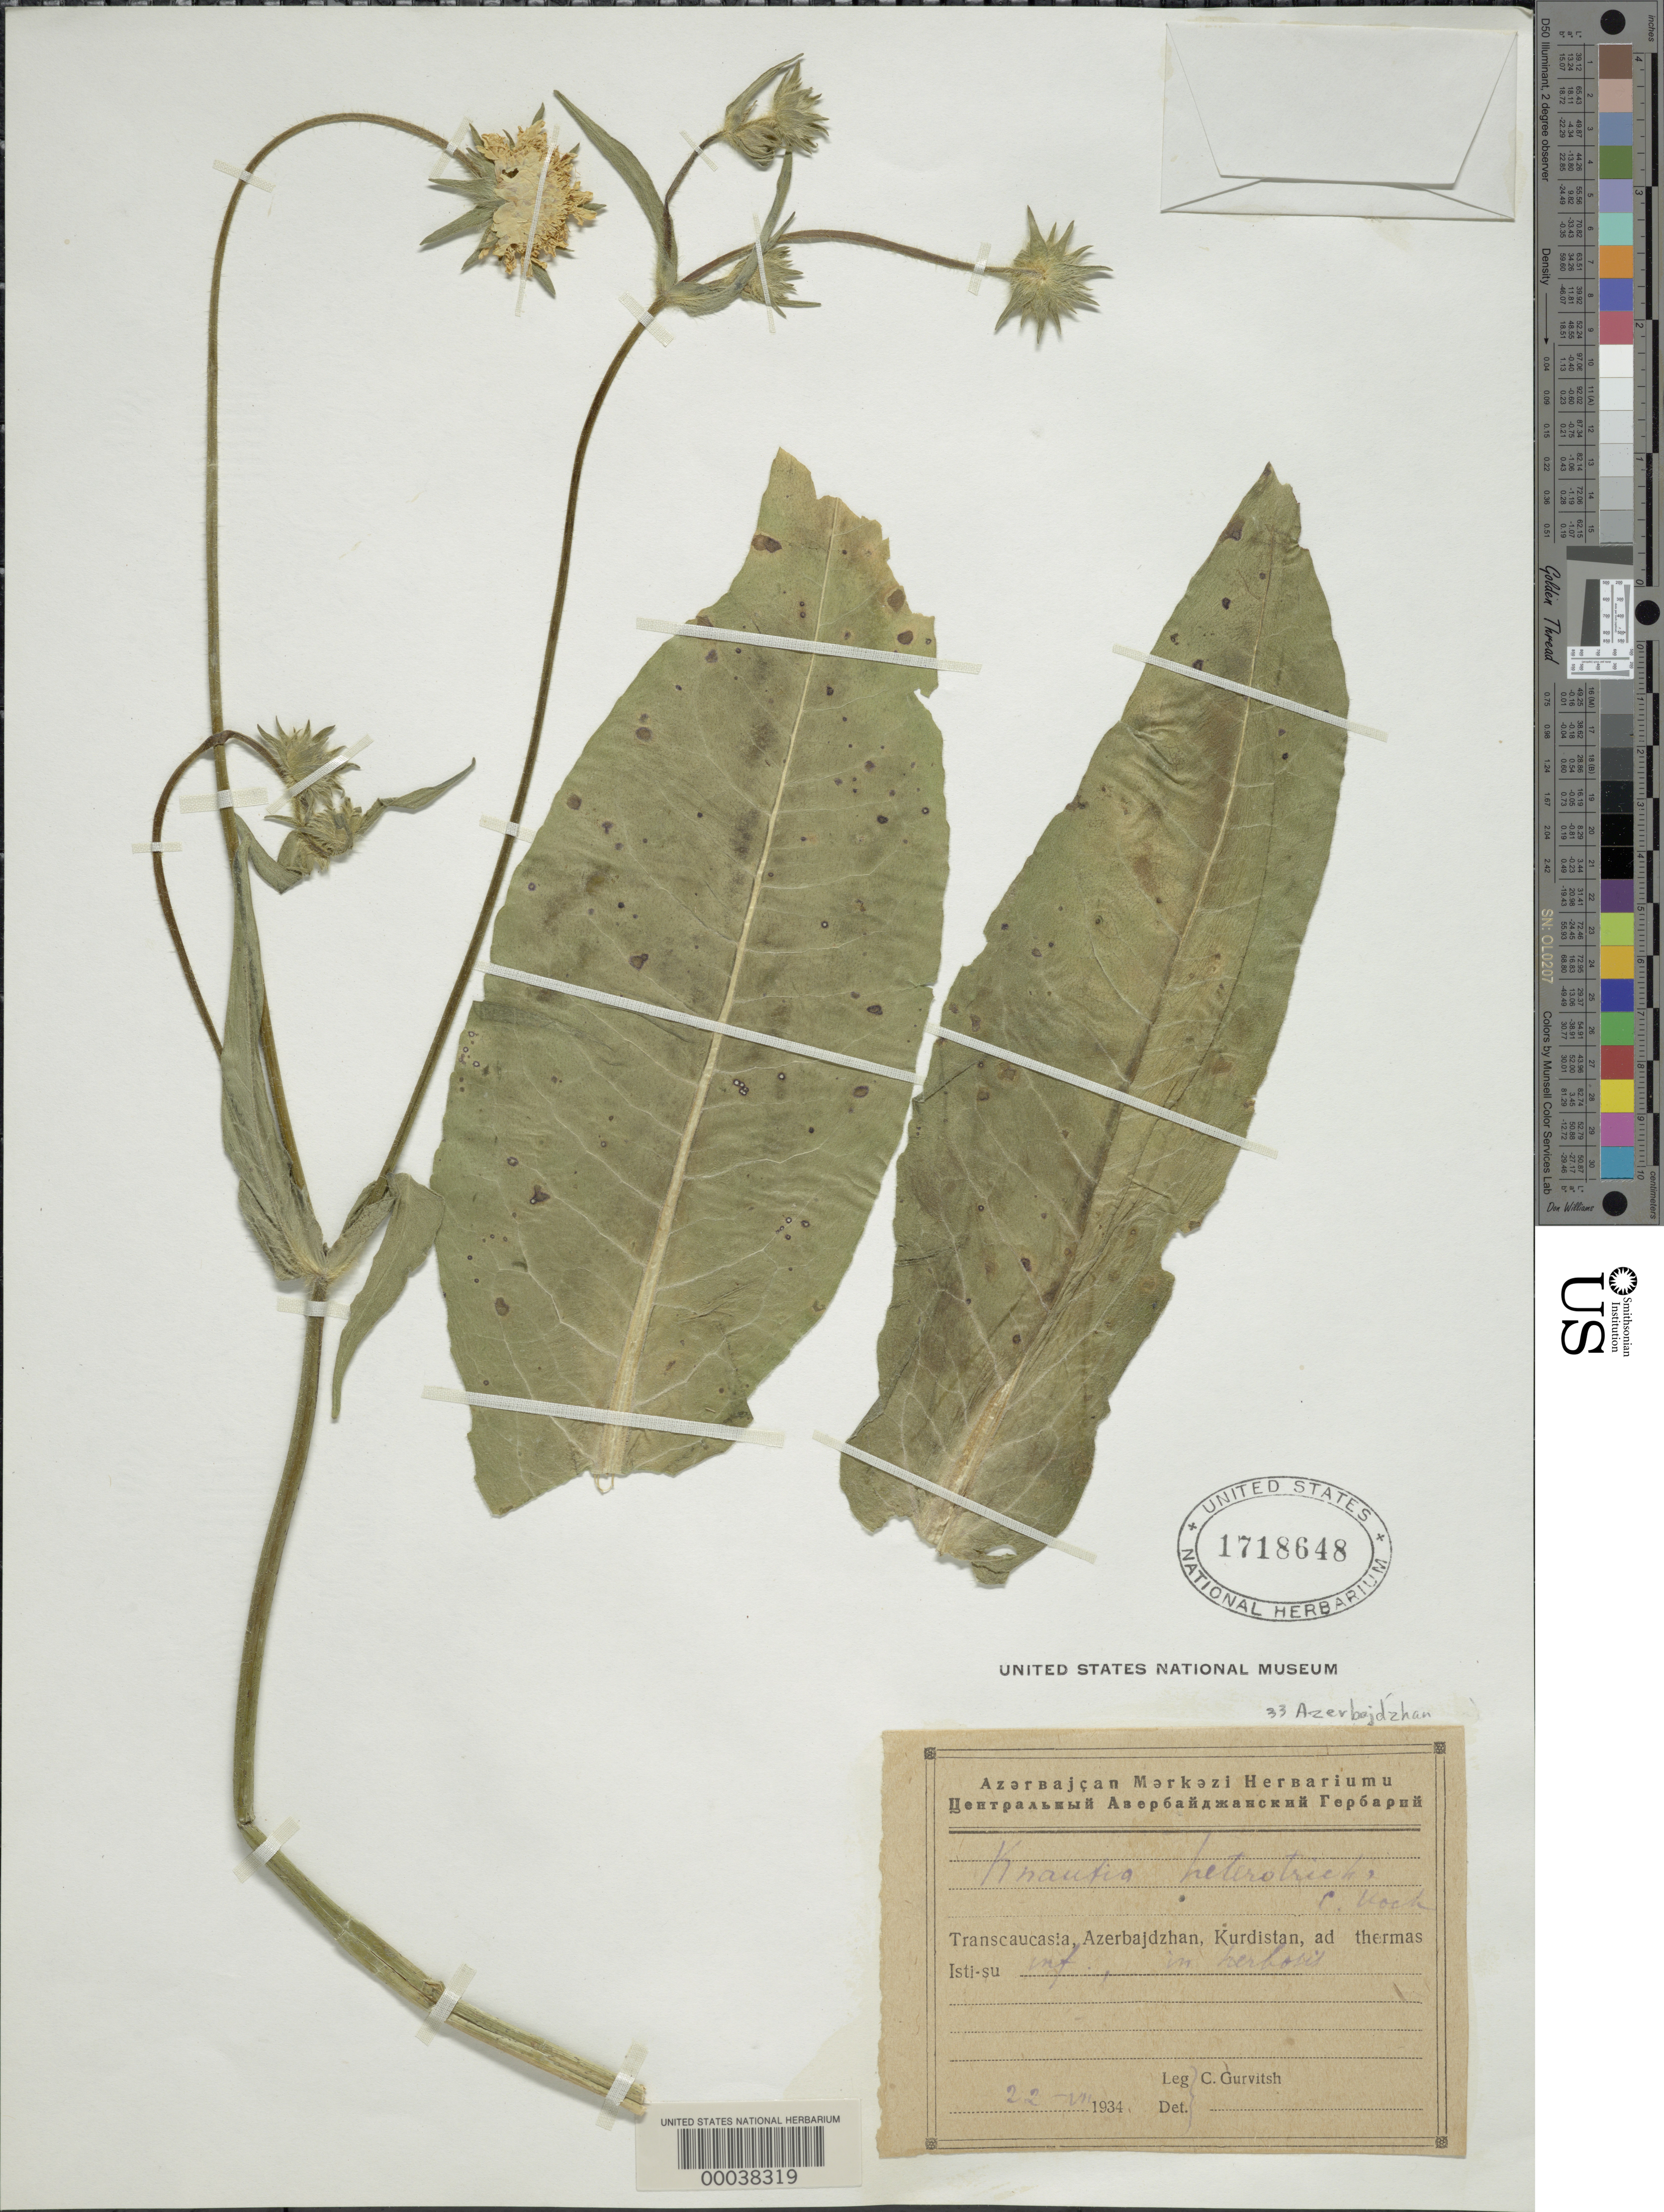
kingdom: Plantae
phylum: Tracheophyta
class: Magnoliopsida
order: Dipsacales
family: Caprifoliaceae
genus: Knautia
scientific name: Knautia heterotricha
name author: (Boiss.) K. Koch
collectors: C. Gurvitsh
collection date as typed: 22 Jul 1934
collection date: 1934-07-22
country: Azerbaijan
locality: Transcaucasia, Kurdistan and Themas Isti-su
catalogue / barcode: US 1718648